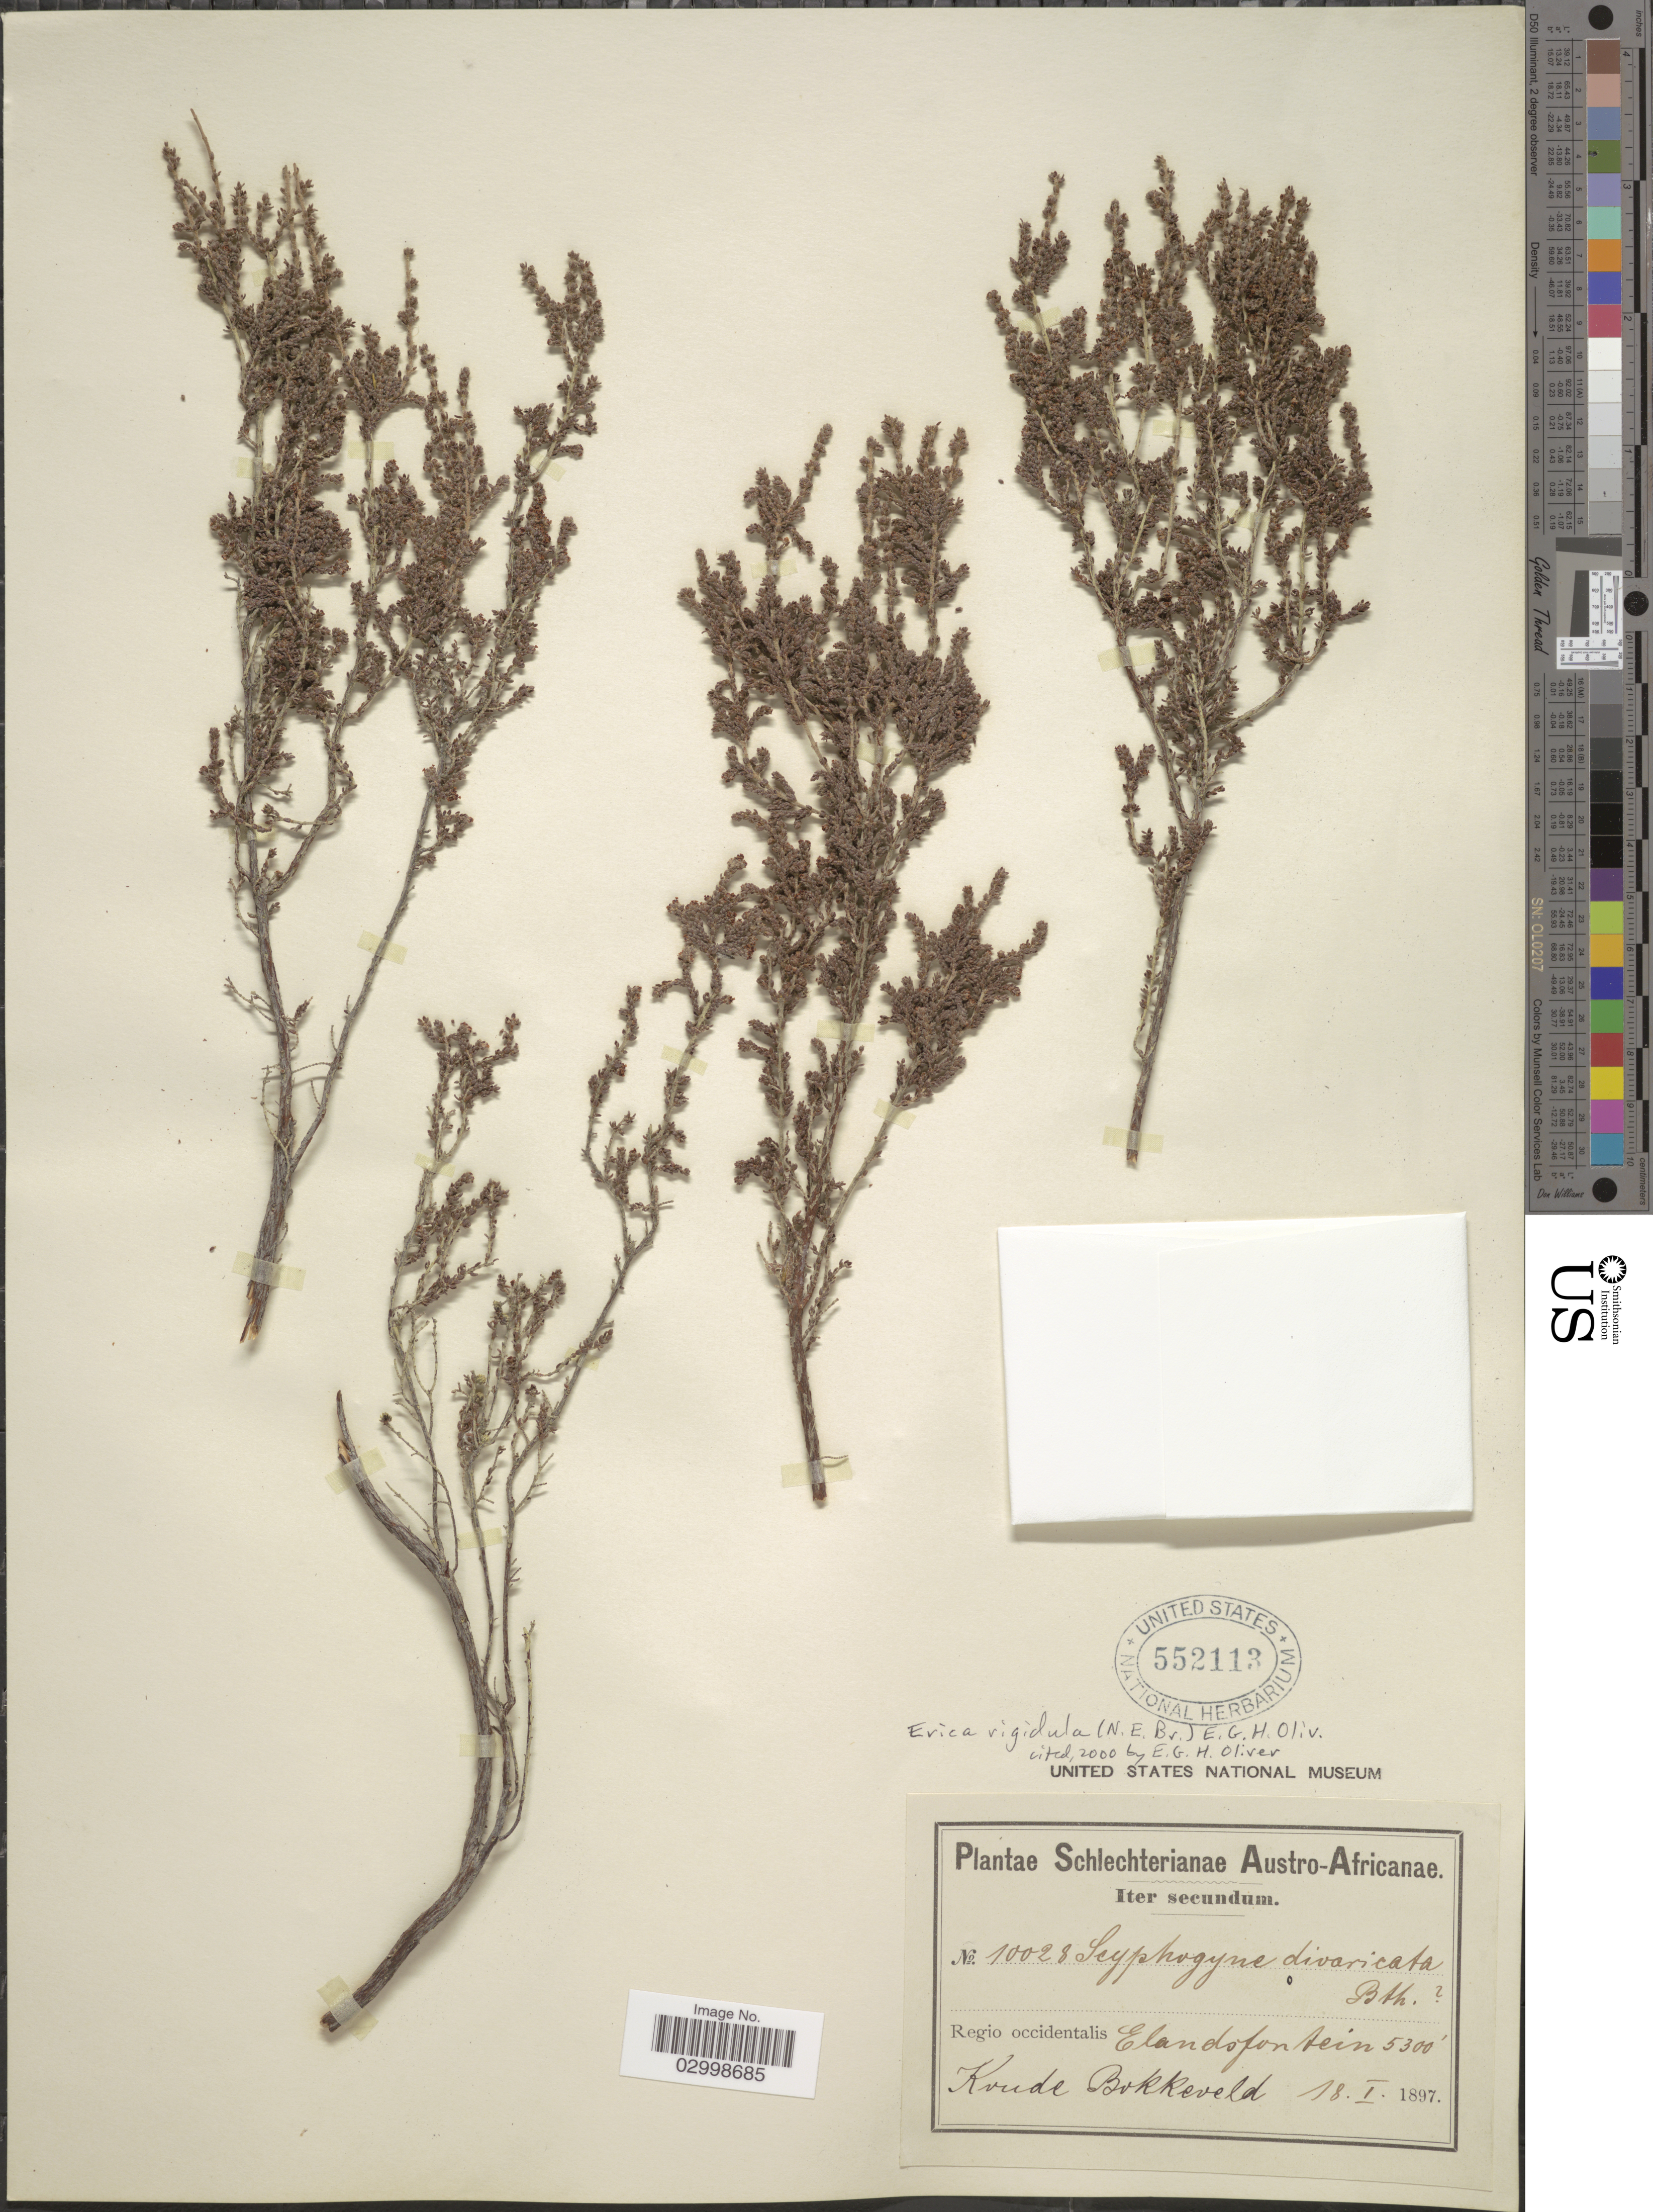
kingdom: Plantae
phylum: Tracheophyta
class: Magnoliopsida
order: Ericales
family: Ericaceae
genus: Erica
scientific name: Erica rigidula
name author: (N.E. Br.) E.G.H. Oliv.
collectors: Schlechter, --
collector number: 10028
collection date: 1897-01-18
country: South Africa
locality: Austro-Africanae. Regio occidentalis Elandsfontein. Koude Bokkeveld.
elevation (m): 1615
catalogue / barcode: US 552113